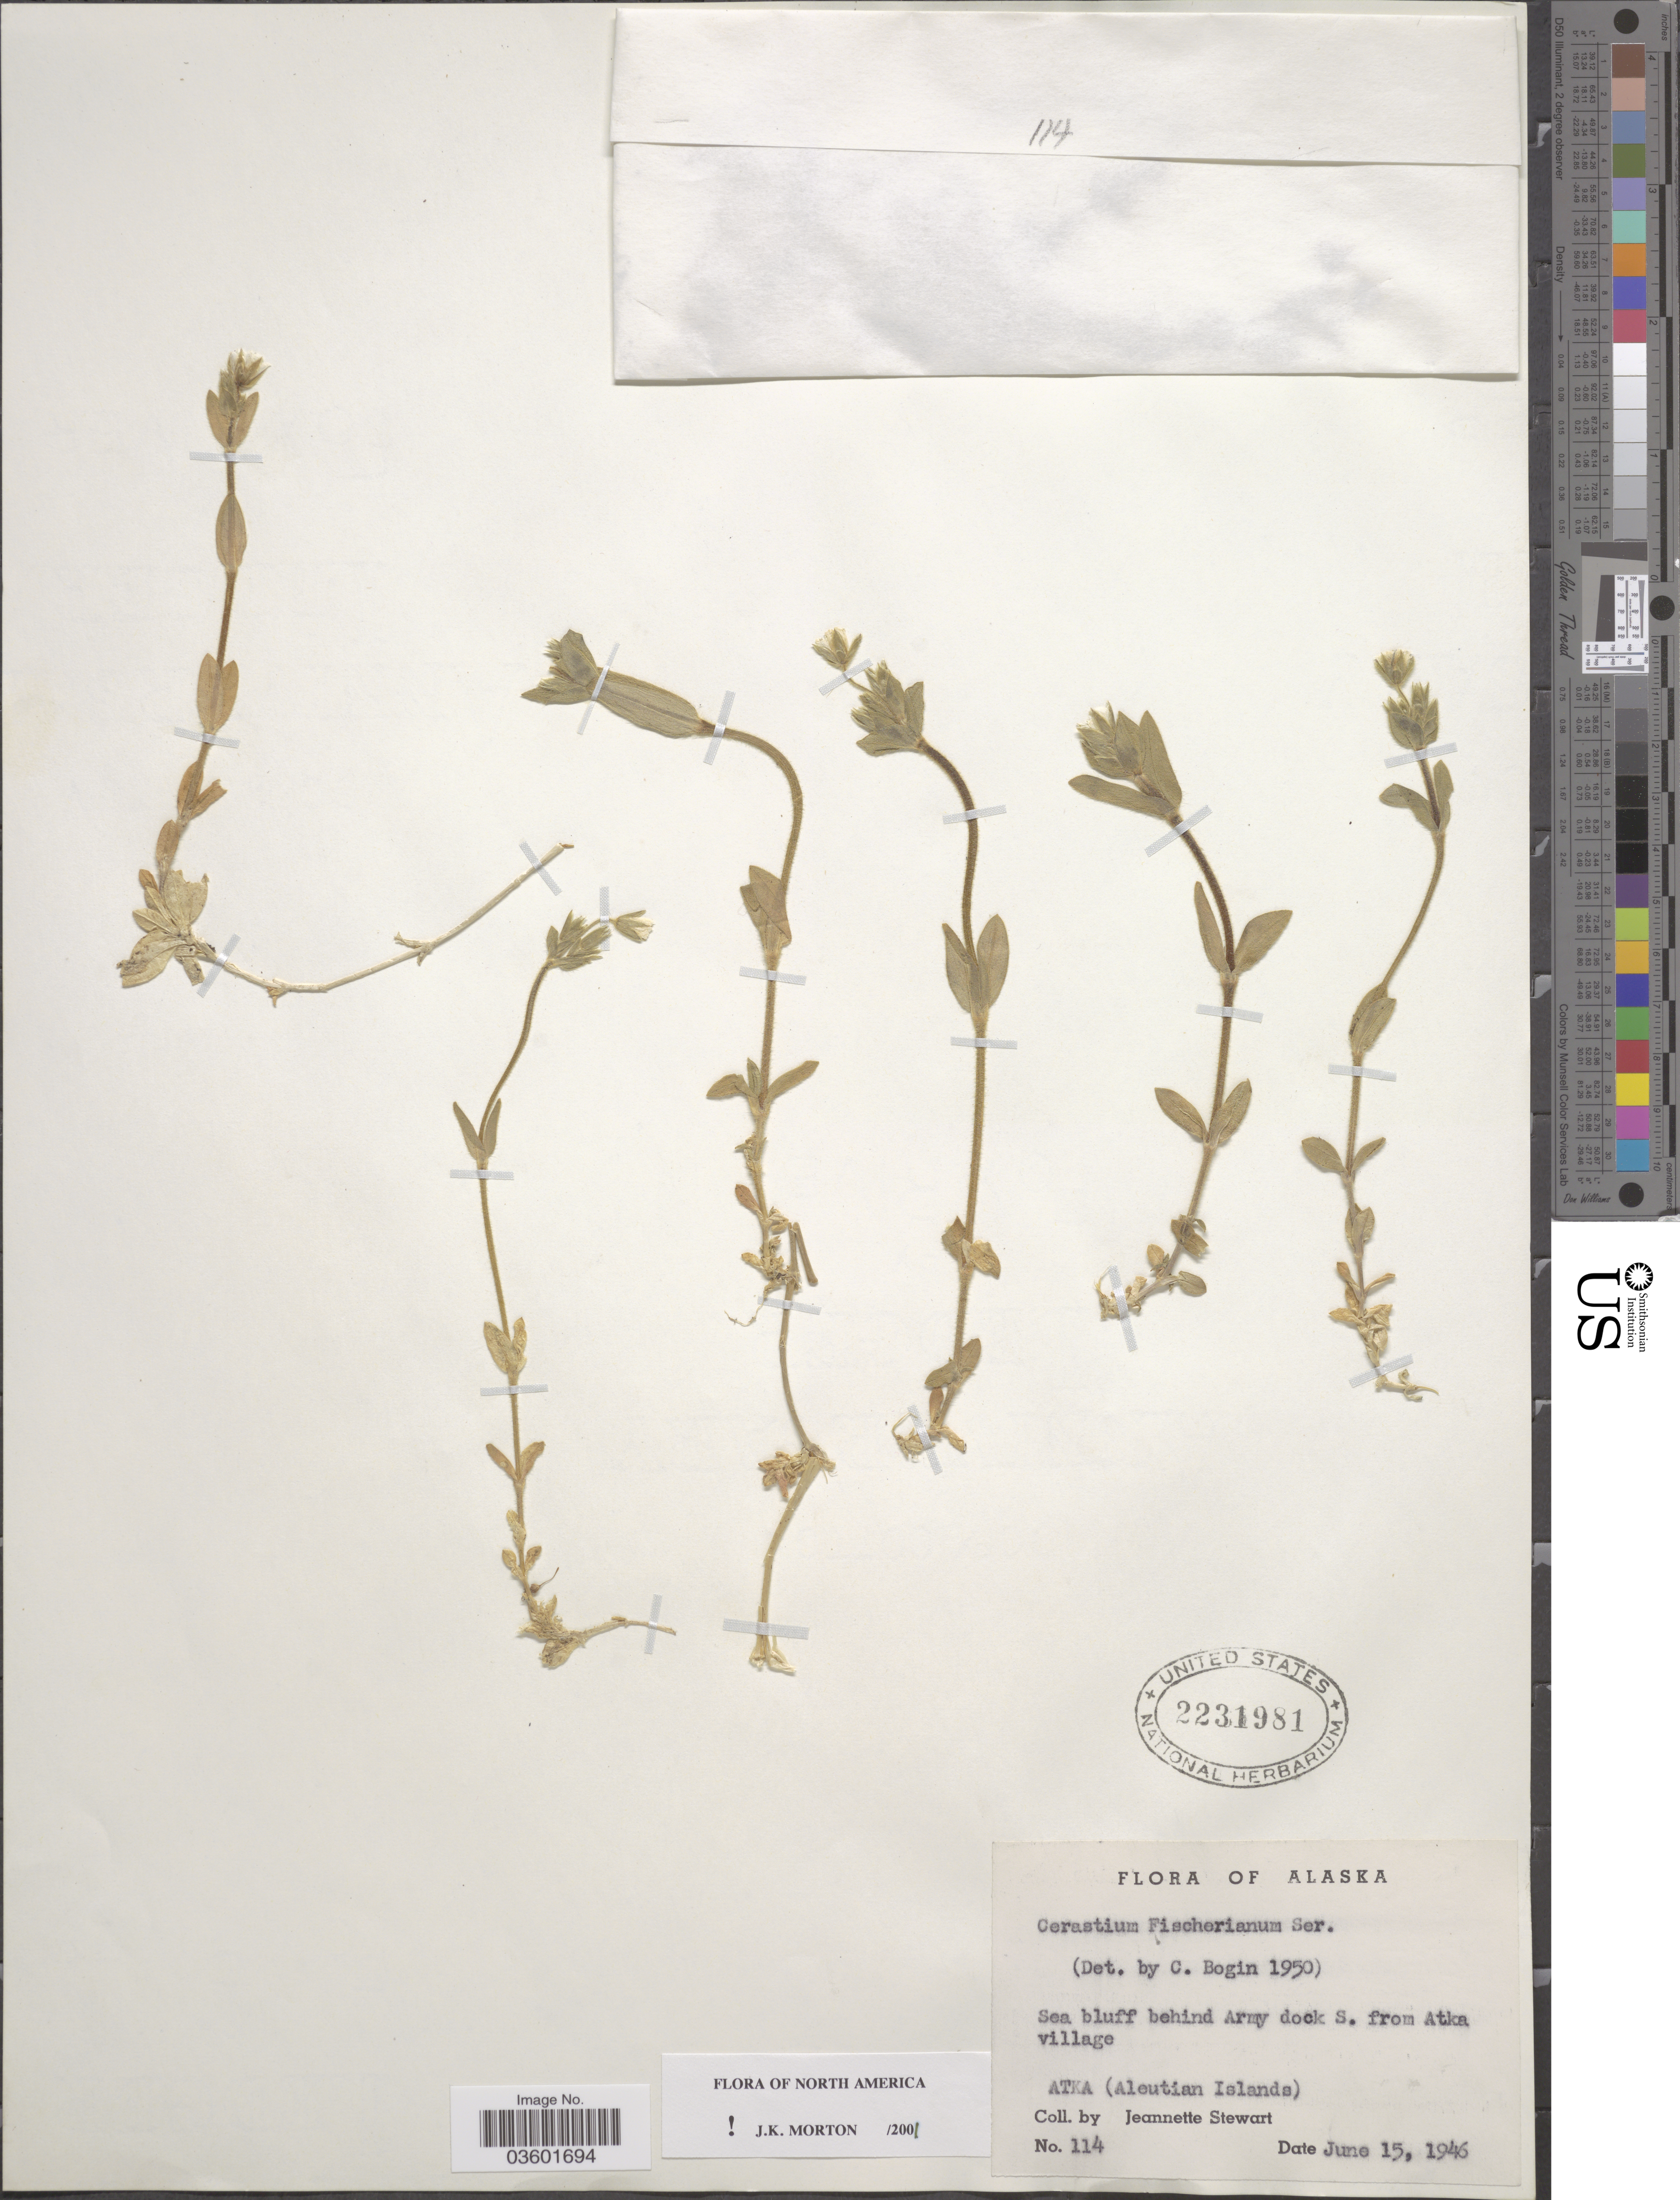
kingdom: Plantae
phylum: Tracheophyta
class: Magnoliopsida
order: Caryophyllales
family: Caryophyllaceae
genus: Cerastium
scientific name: Cerastium fischerianum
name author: Ser.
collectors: J. Stewart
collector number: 114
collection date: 1946-06-15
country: United States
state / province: Alaska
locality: Sea bluff behind Army dock S. from Atka village Atka (Aleutian Islands).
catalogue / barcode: US 2231981